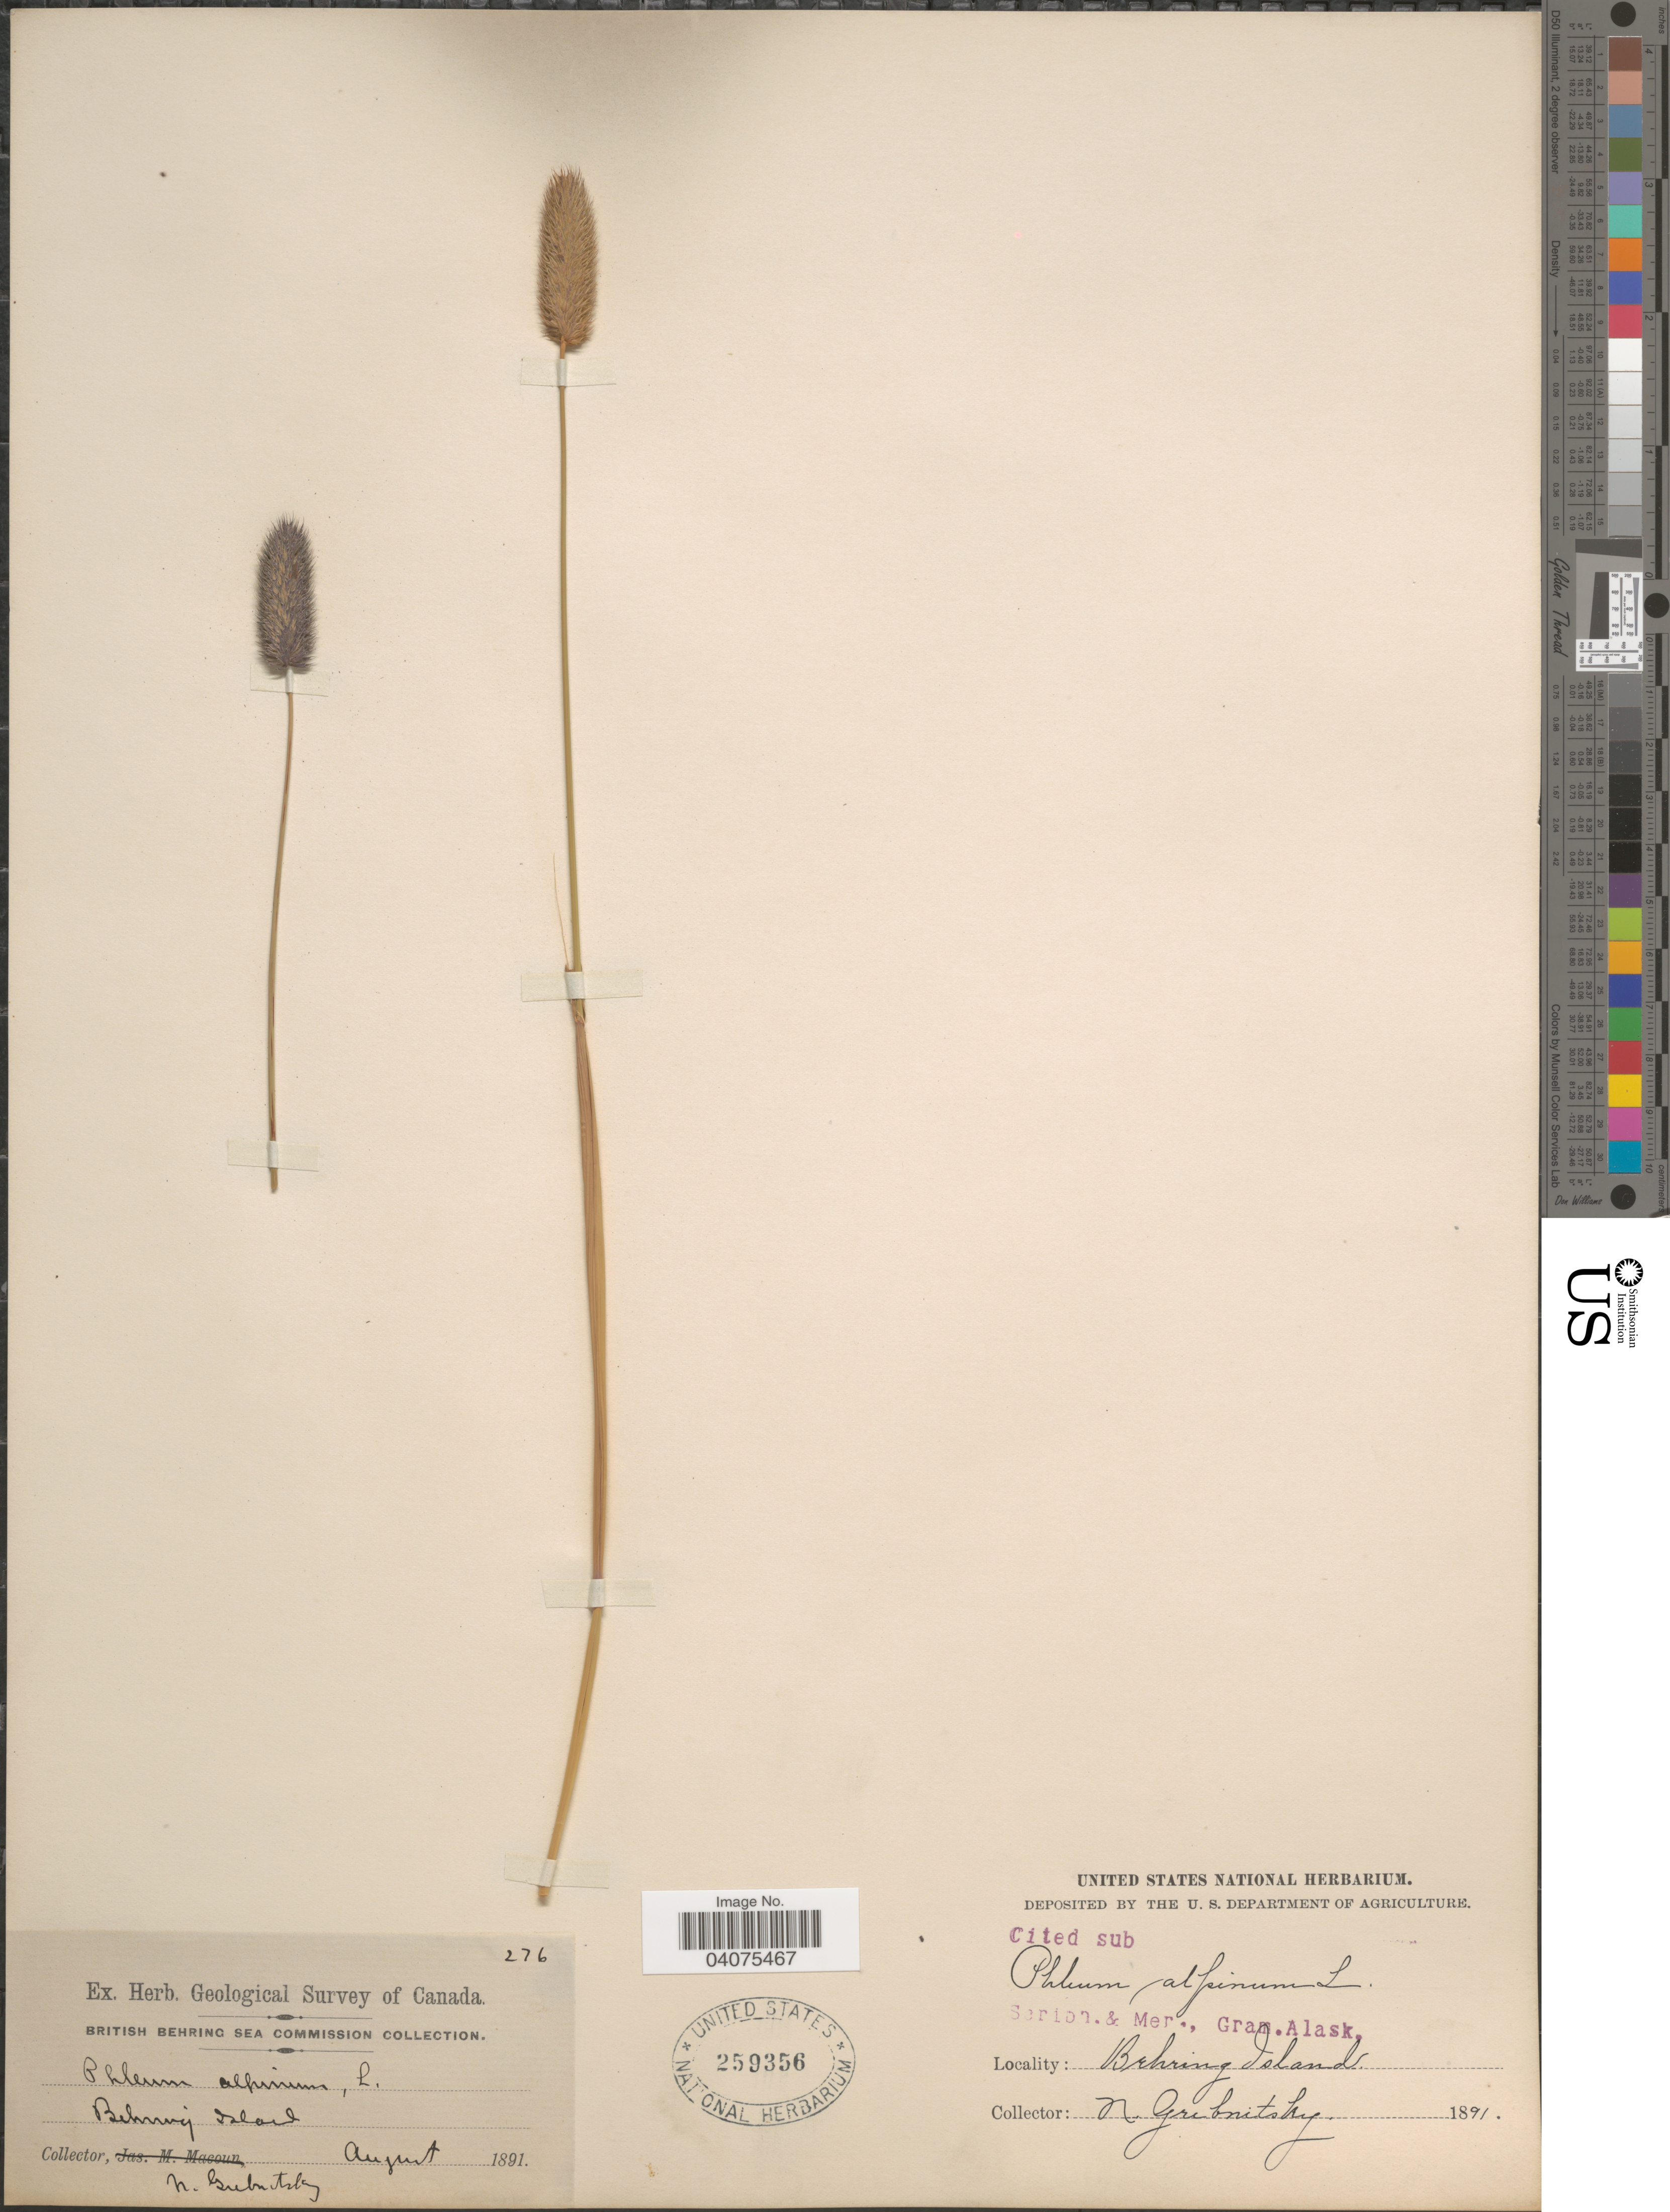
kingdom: Plantae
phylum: Tracheophyta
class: Liliopsida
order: Poales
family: Poaceae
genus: Phleum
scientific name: Phleum alpinum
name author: L.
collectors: N. Gribnitsky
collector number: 276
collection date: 1891-08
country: Canada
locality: Ex. Herb. Geological Survey of Canada. Behring Islands.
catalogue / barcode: US 259356